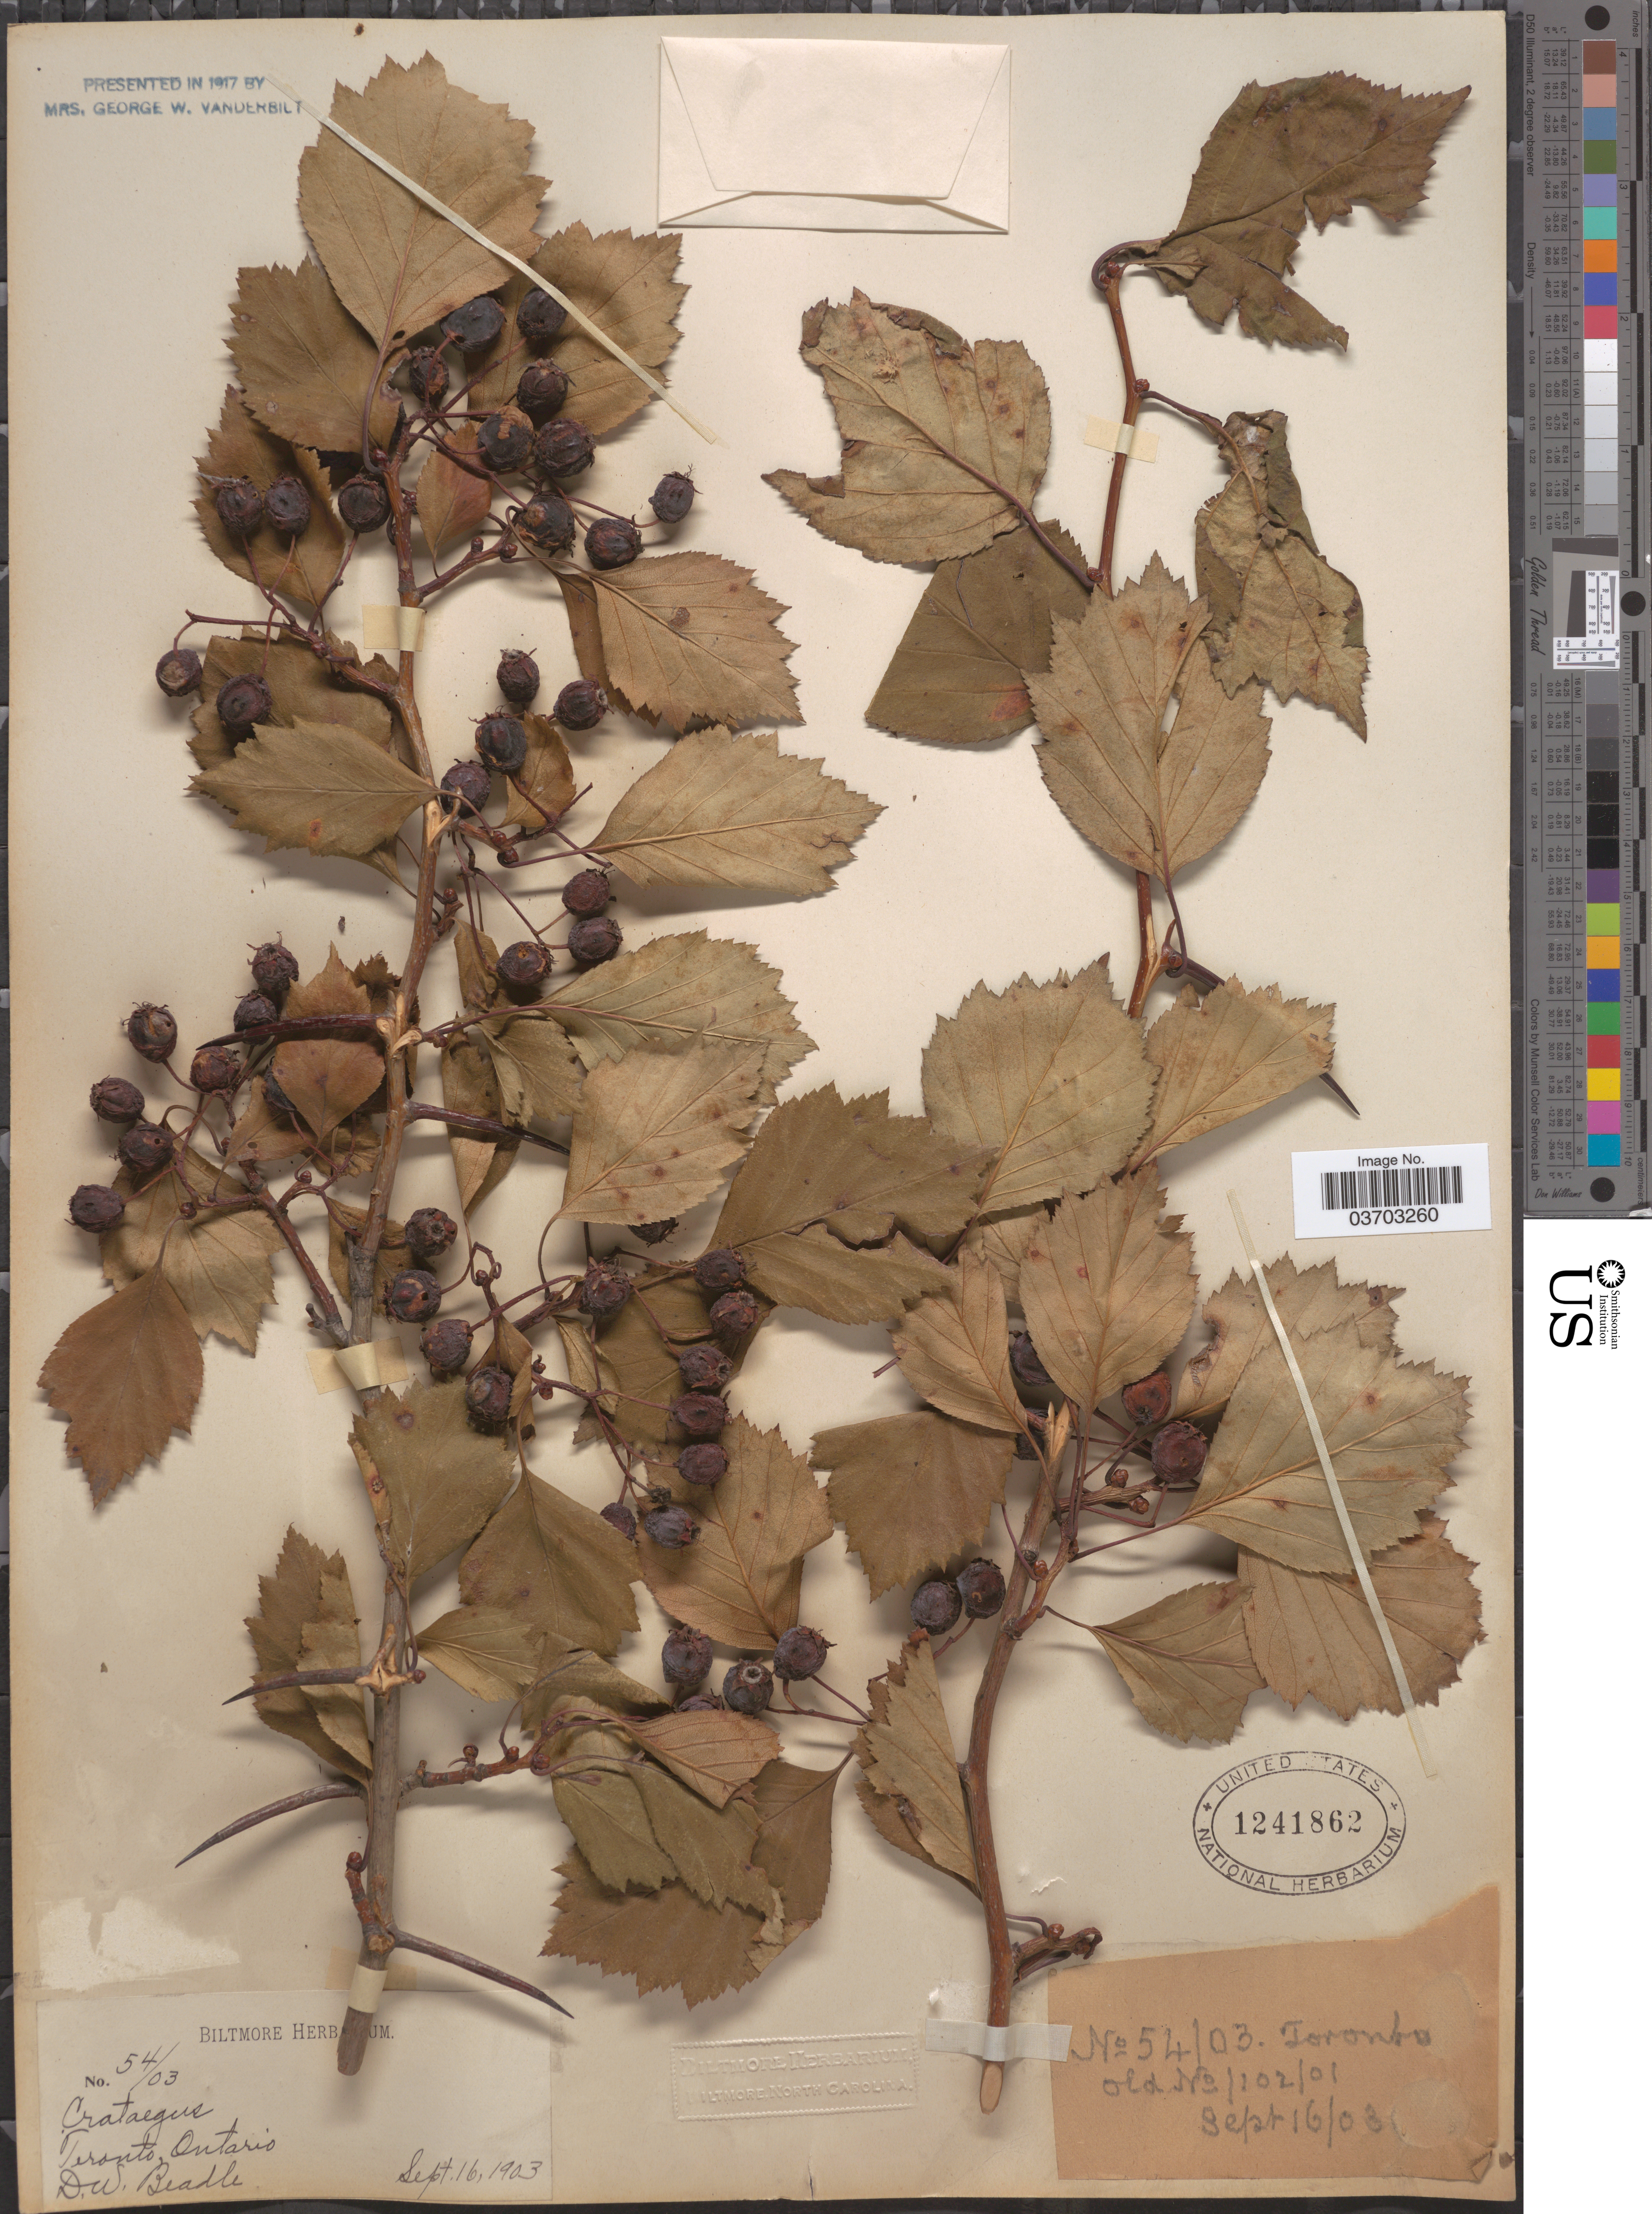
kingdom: Plantae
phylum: Tracheophyta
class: Magnoliopsida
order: Rosales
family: Rosaceae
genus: Crataegus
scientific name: Crataegus sp.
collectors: D. Beadle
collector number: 54/03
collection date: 1903-09-16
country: Canada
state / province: Ontario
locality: Toronto.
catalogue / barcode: US 1241862